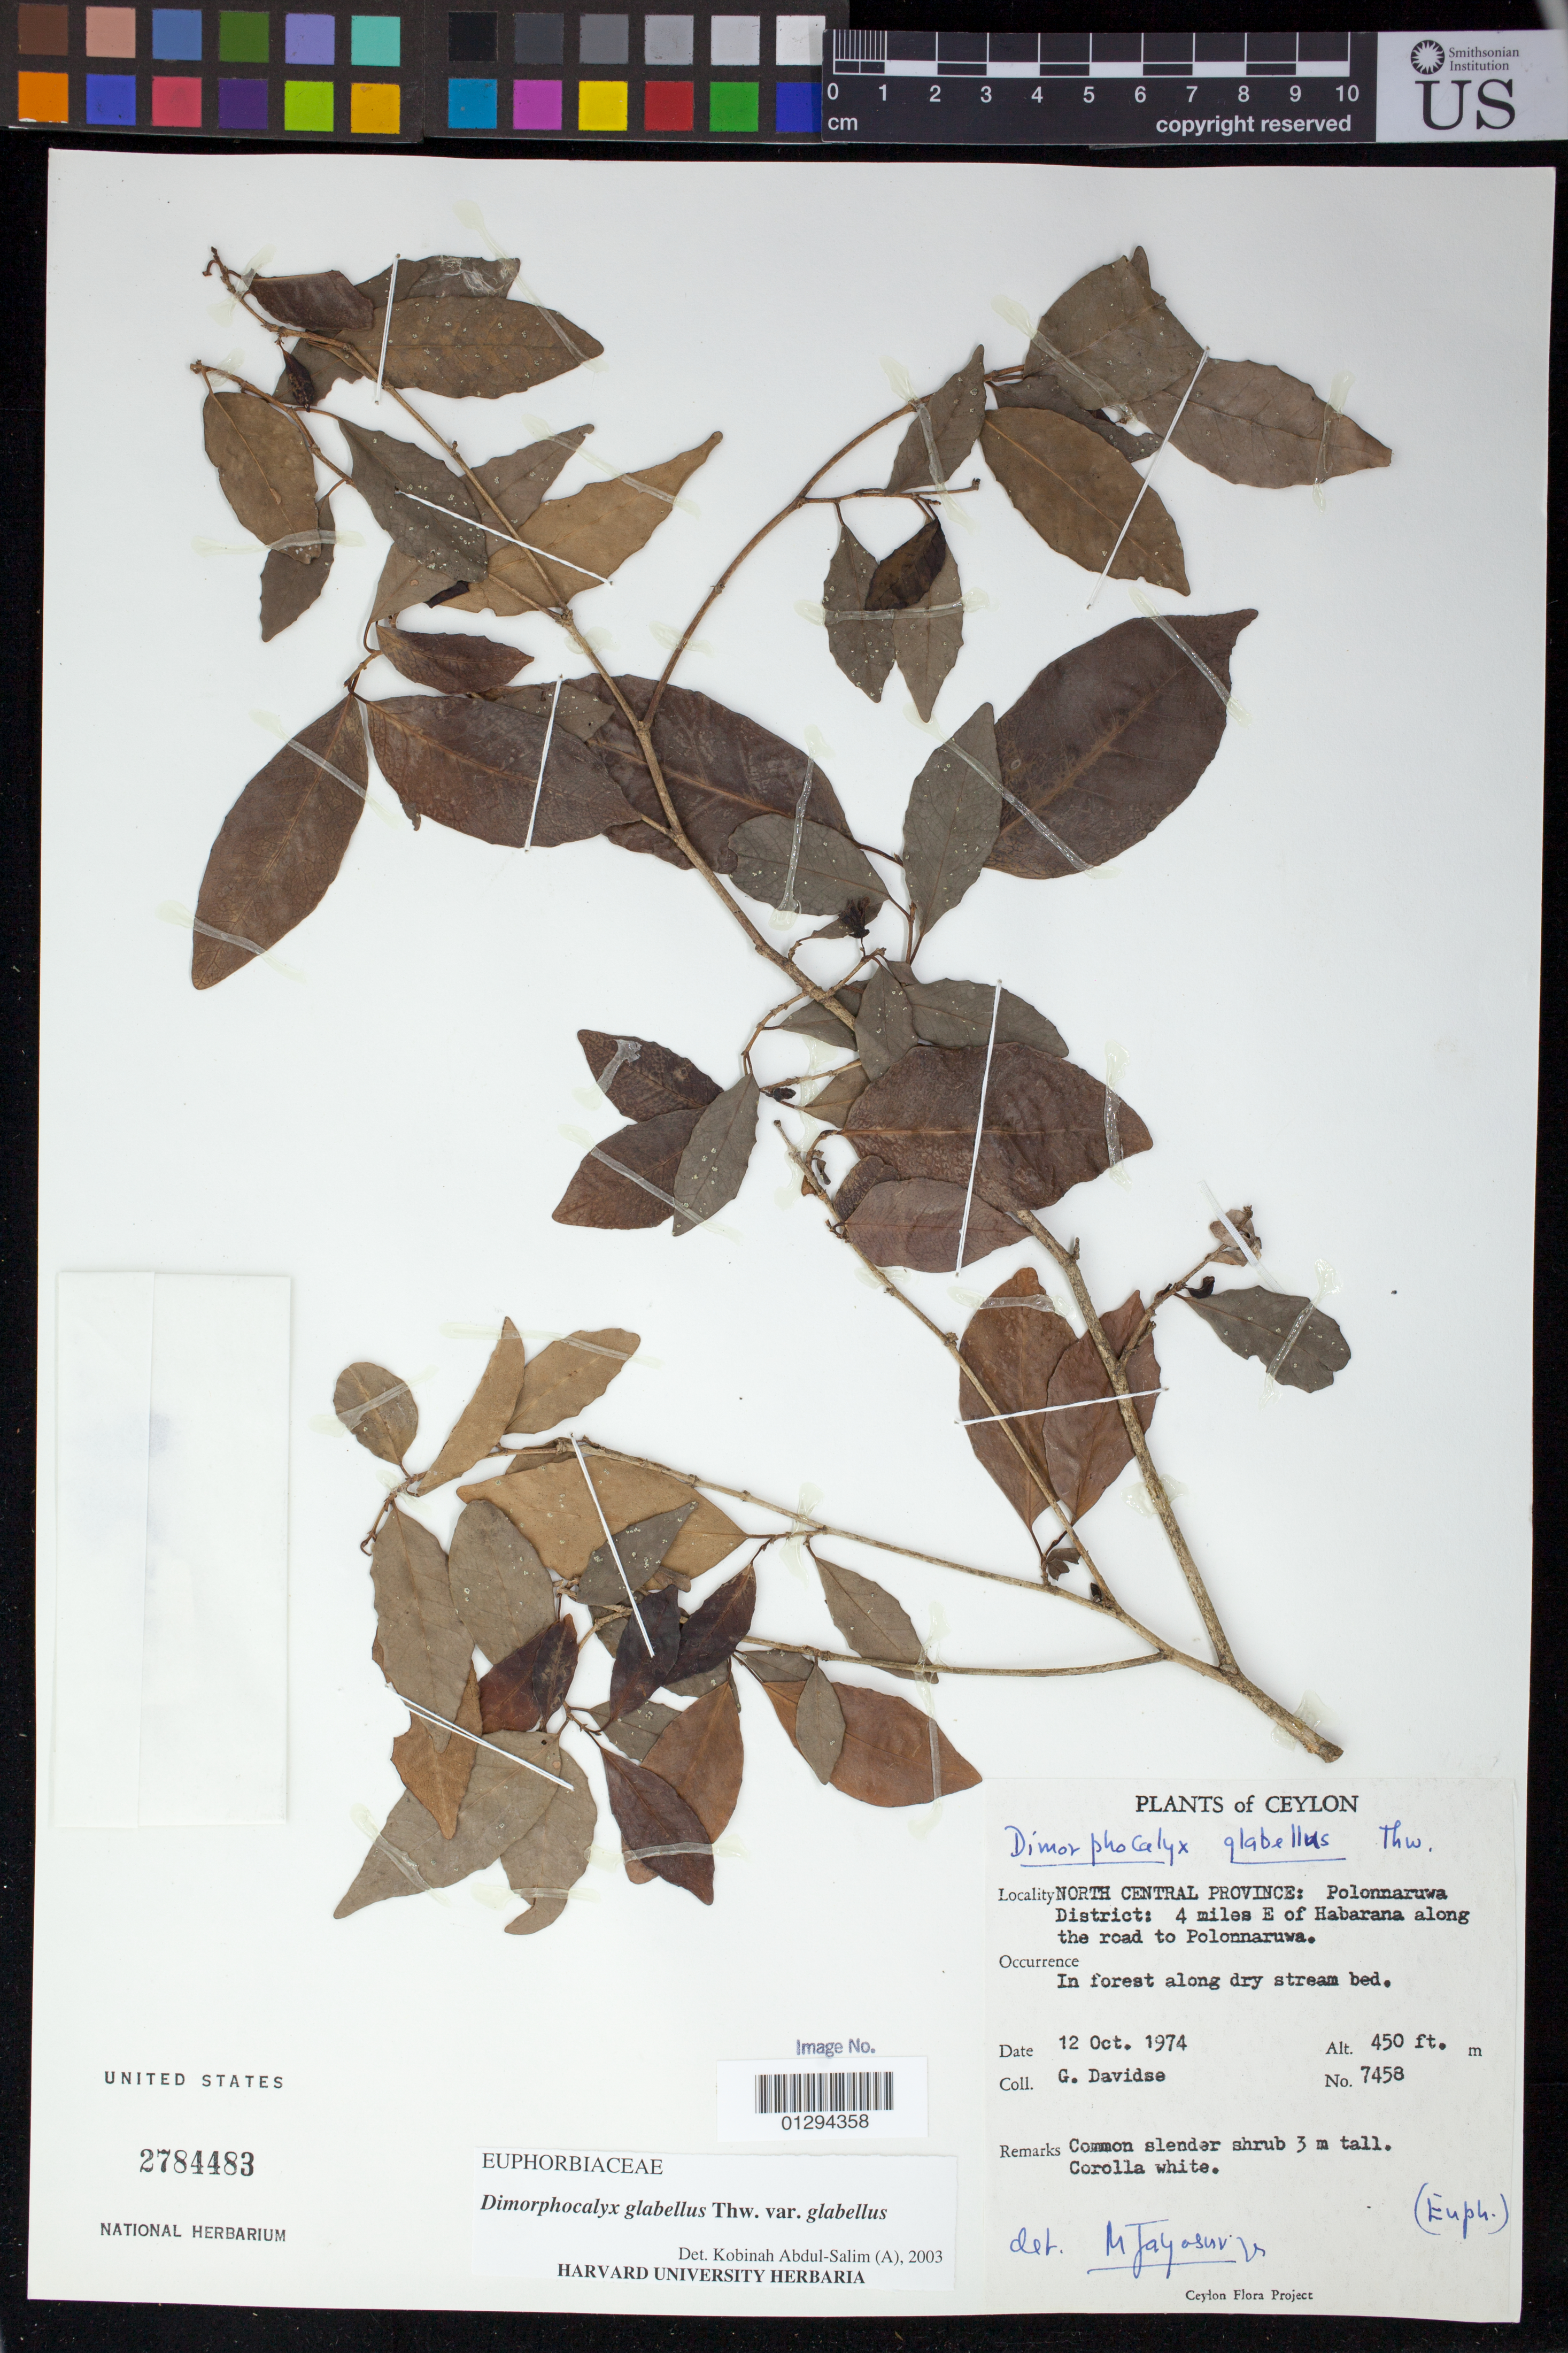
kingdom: Plantae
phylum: Tracheophyta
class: Magnoliopsida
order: Malpighiales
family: Euphorbiaceae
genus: Dimorphocalyx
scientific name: Dimorphocalyx glabellus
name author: Thwaites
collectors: G. Davidse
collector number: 7458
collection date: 1974-10-12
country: Sri Lanka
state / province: North Central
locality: Polonnaruwa District: 4 miles E of Habarana along the road to Polonnaruwa.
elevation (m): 137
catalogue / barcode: US 2784483